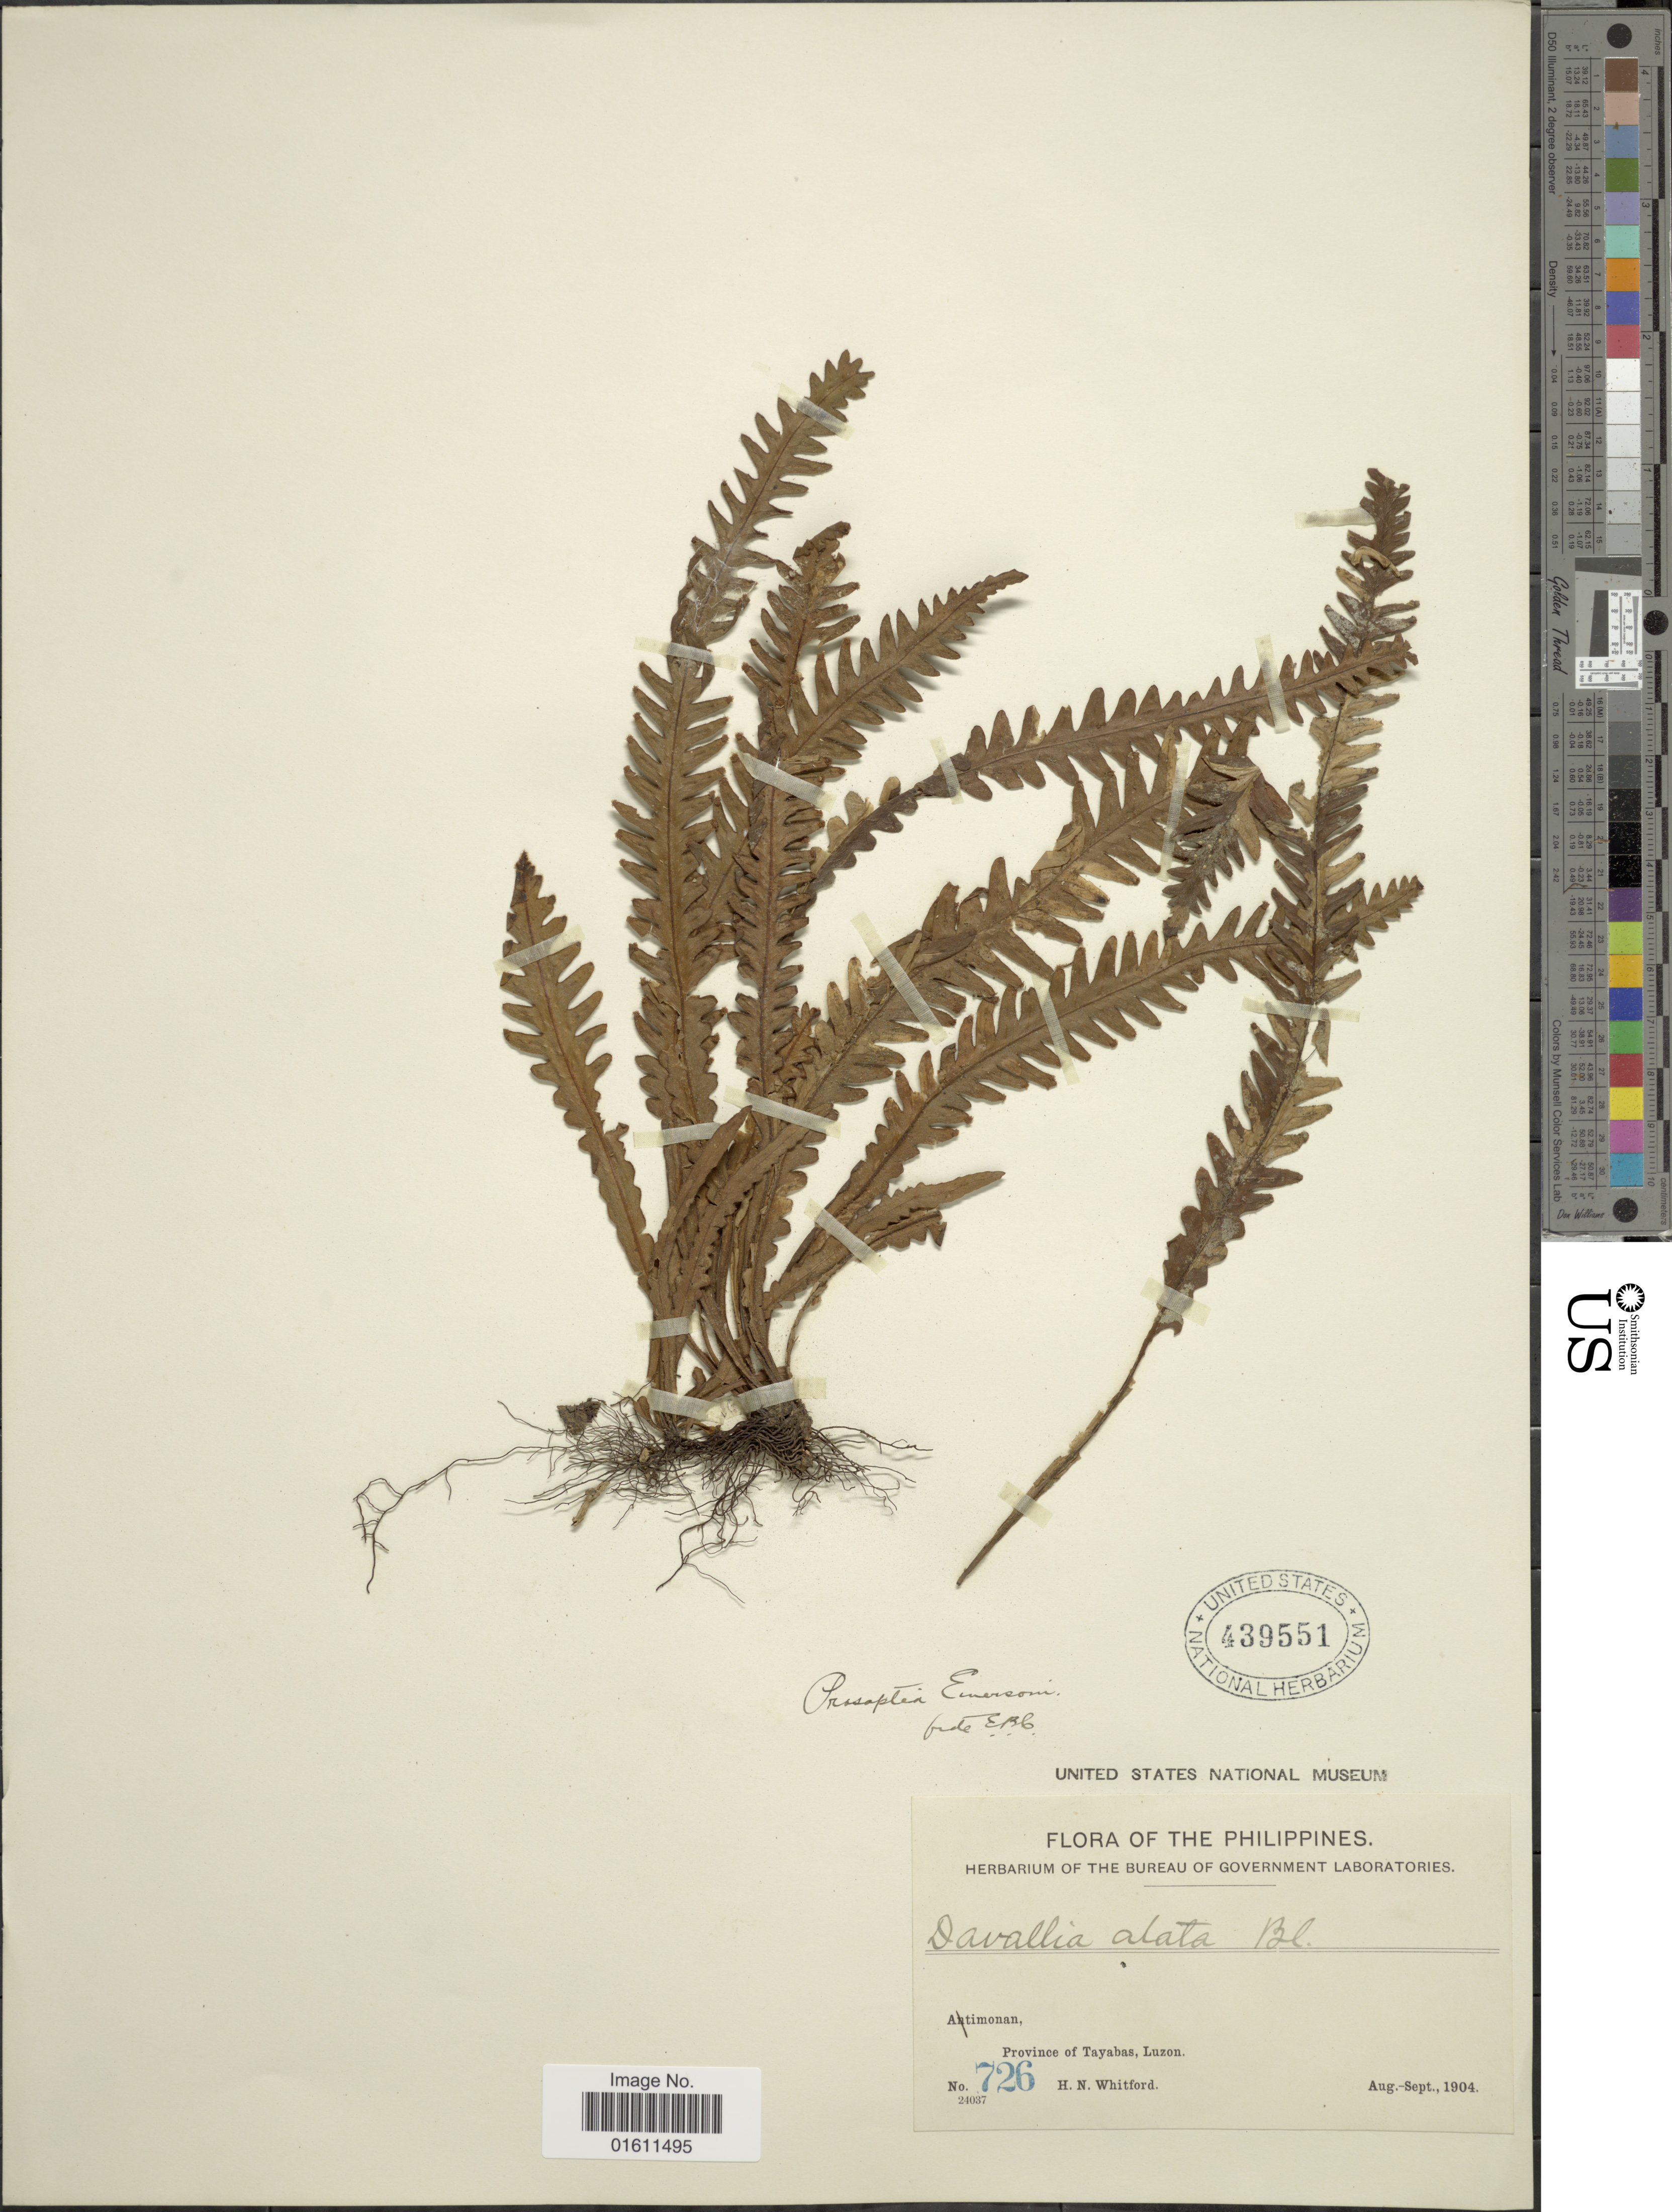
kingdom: Plantae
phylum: Tracheophyta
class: Polypodiopsida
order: Polypodiales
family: Polypodiaceae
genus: Prosaptia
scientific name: Prosaptia alata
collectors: H. N. Whitford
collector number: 726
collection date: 1904-08/1904-09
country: Philippines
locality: Antimonan, Province of Tayabas, Luzon.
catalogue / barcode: US 439551